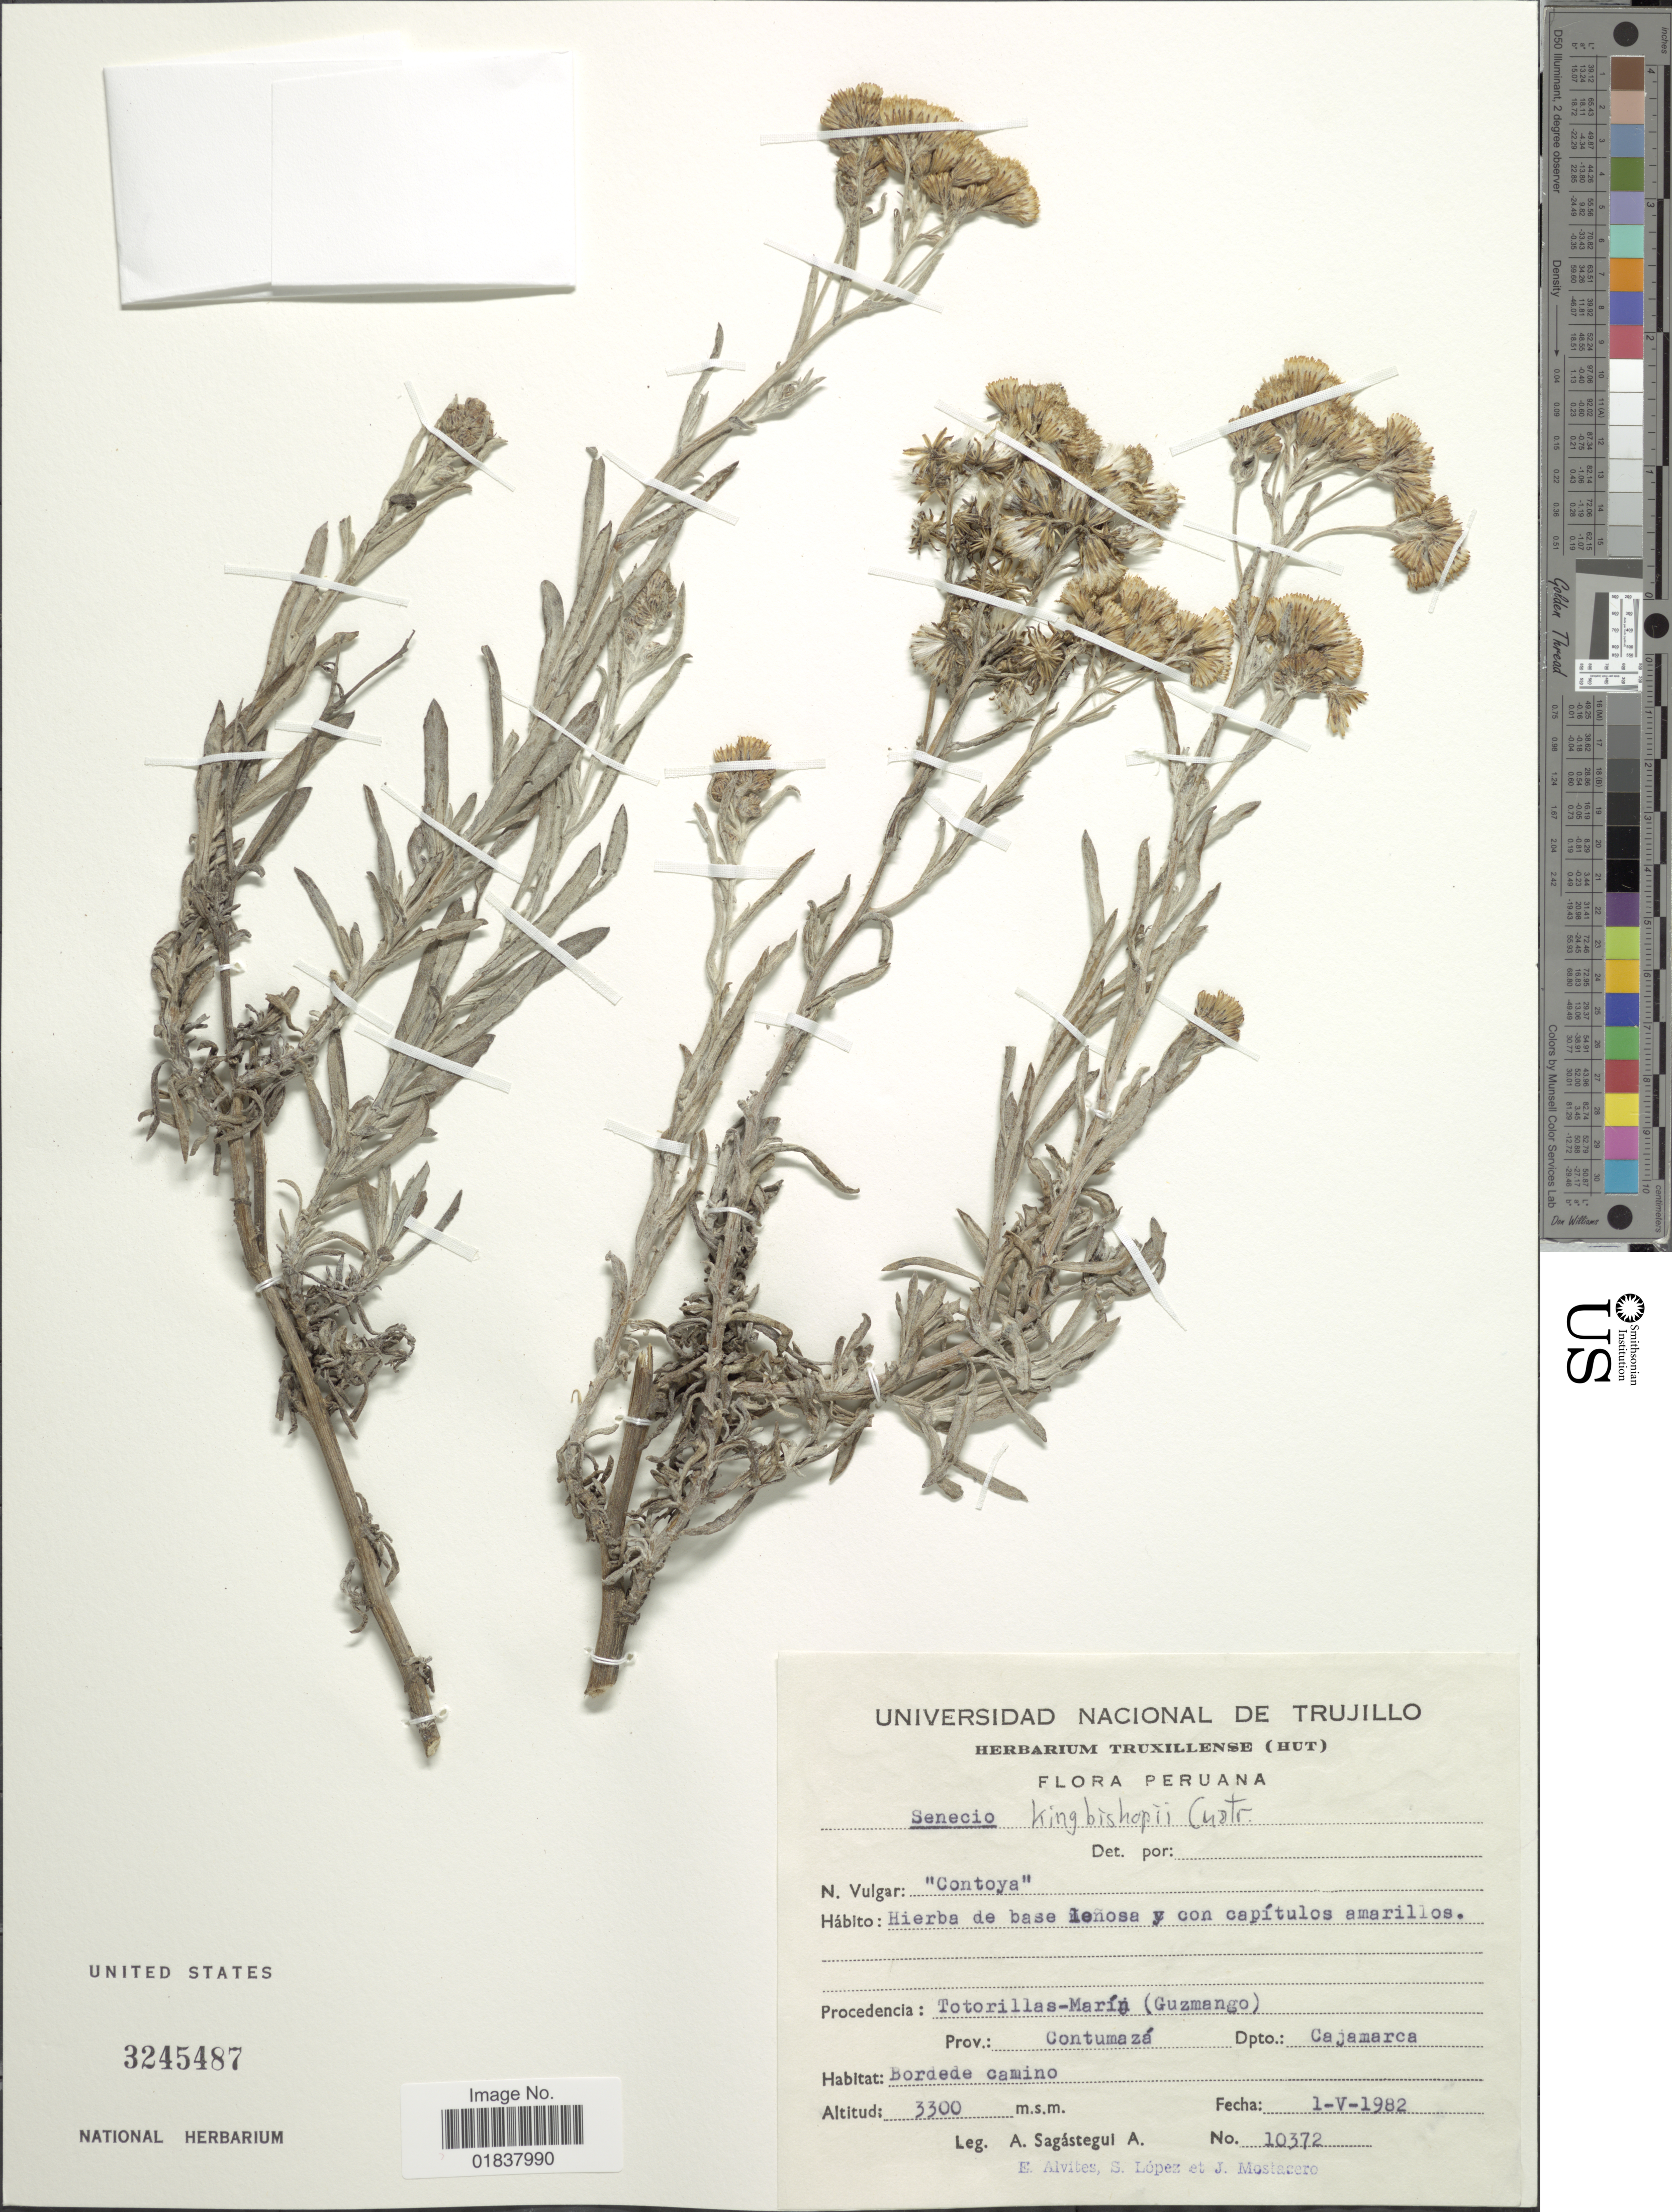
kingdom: Plantae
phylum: Tracheophyta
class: Magnoliopsida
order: Asterales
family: Asteraceae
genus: Senecio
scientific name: Senecio kingbishopii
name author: Cuatrec.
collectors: A. Sagástegui A., E. Alvites, S. Lopez & J. Mostacero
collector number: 10372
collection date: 1982-05-01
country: Peru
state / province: Cajamarca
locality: Totorillas-Marin (Guzmango), prov. Contumaza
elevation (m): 3300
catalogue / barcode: US 3245487